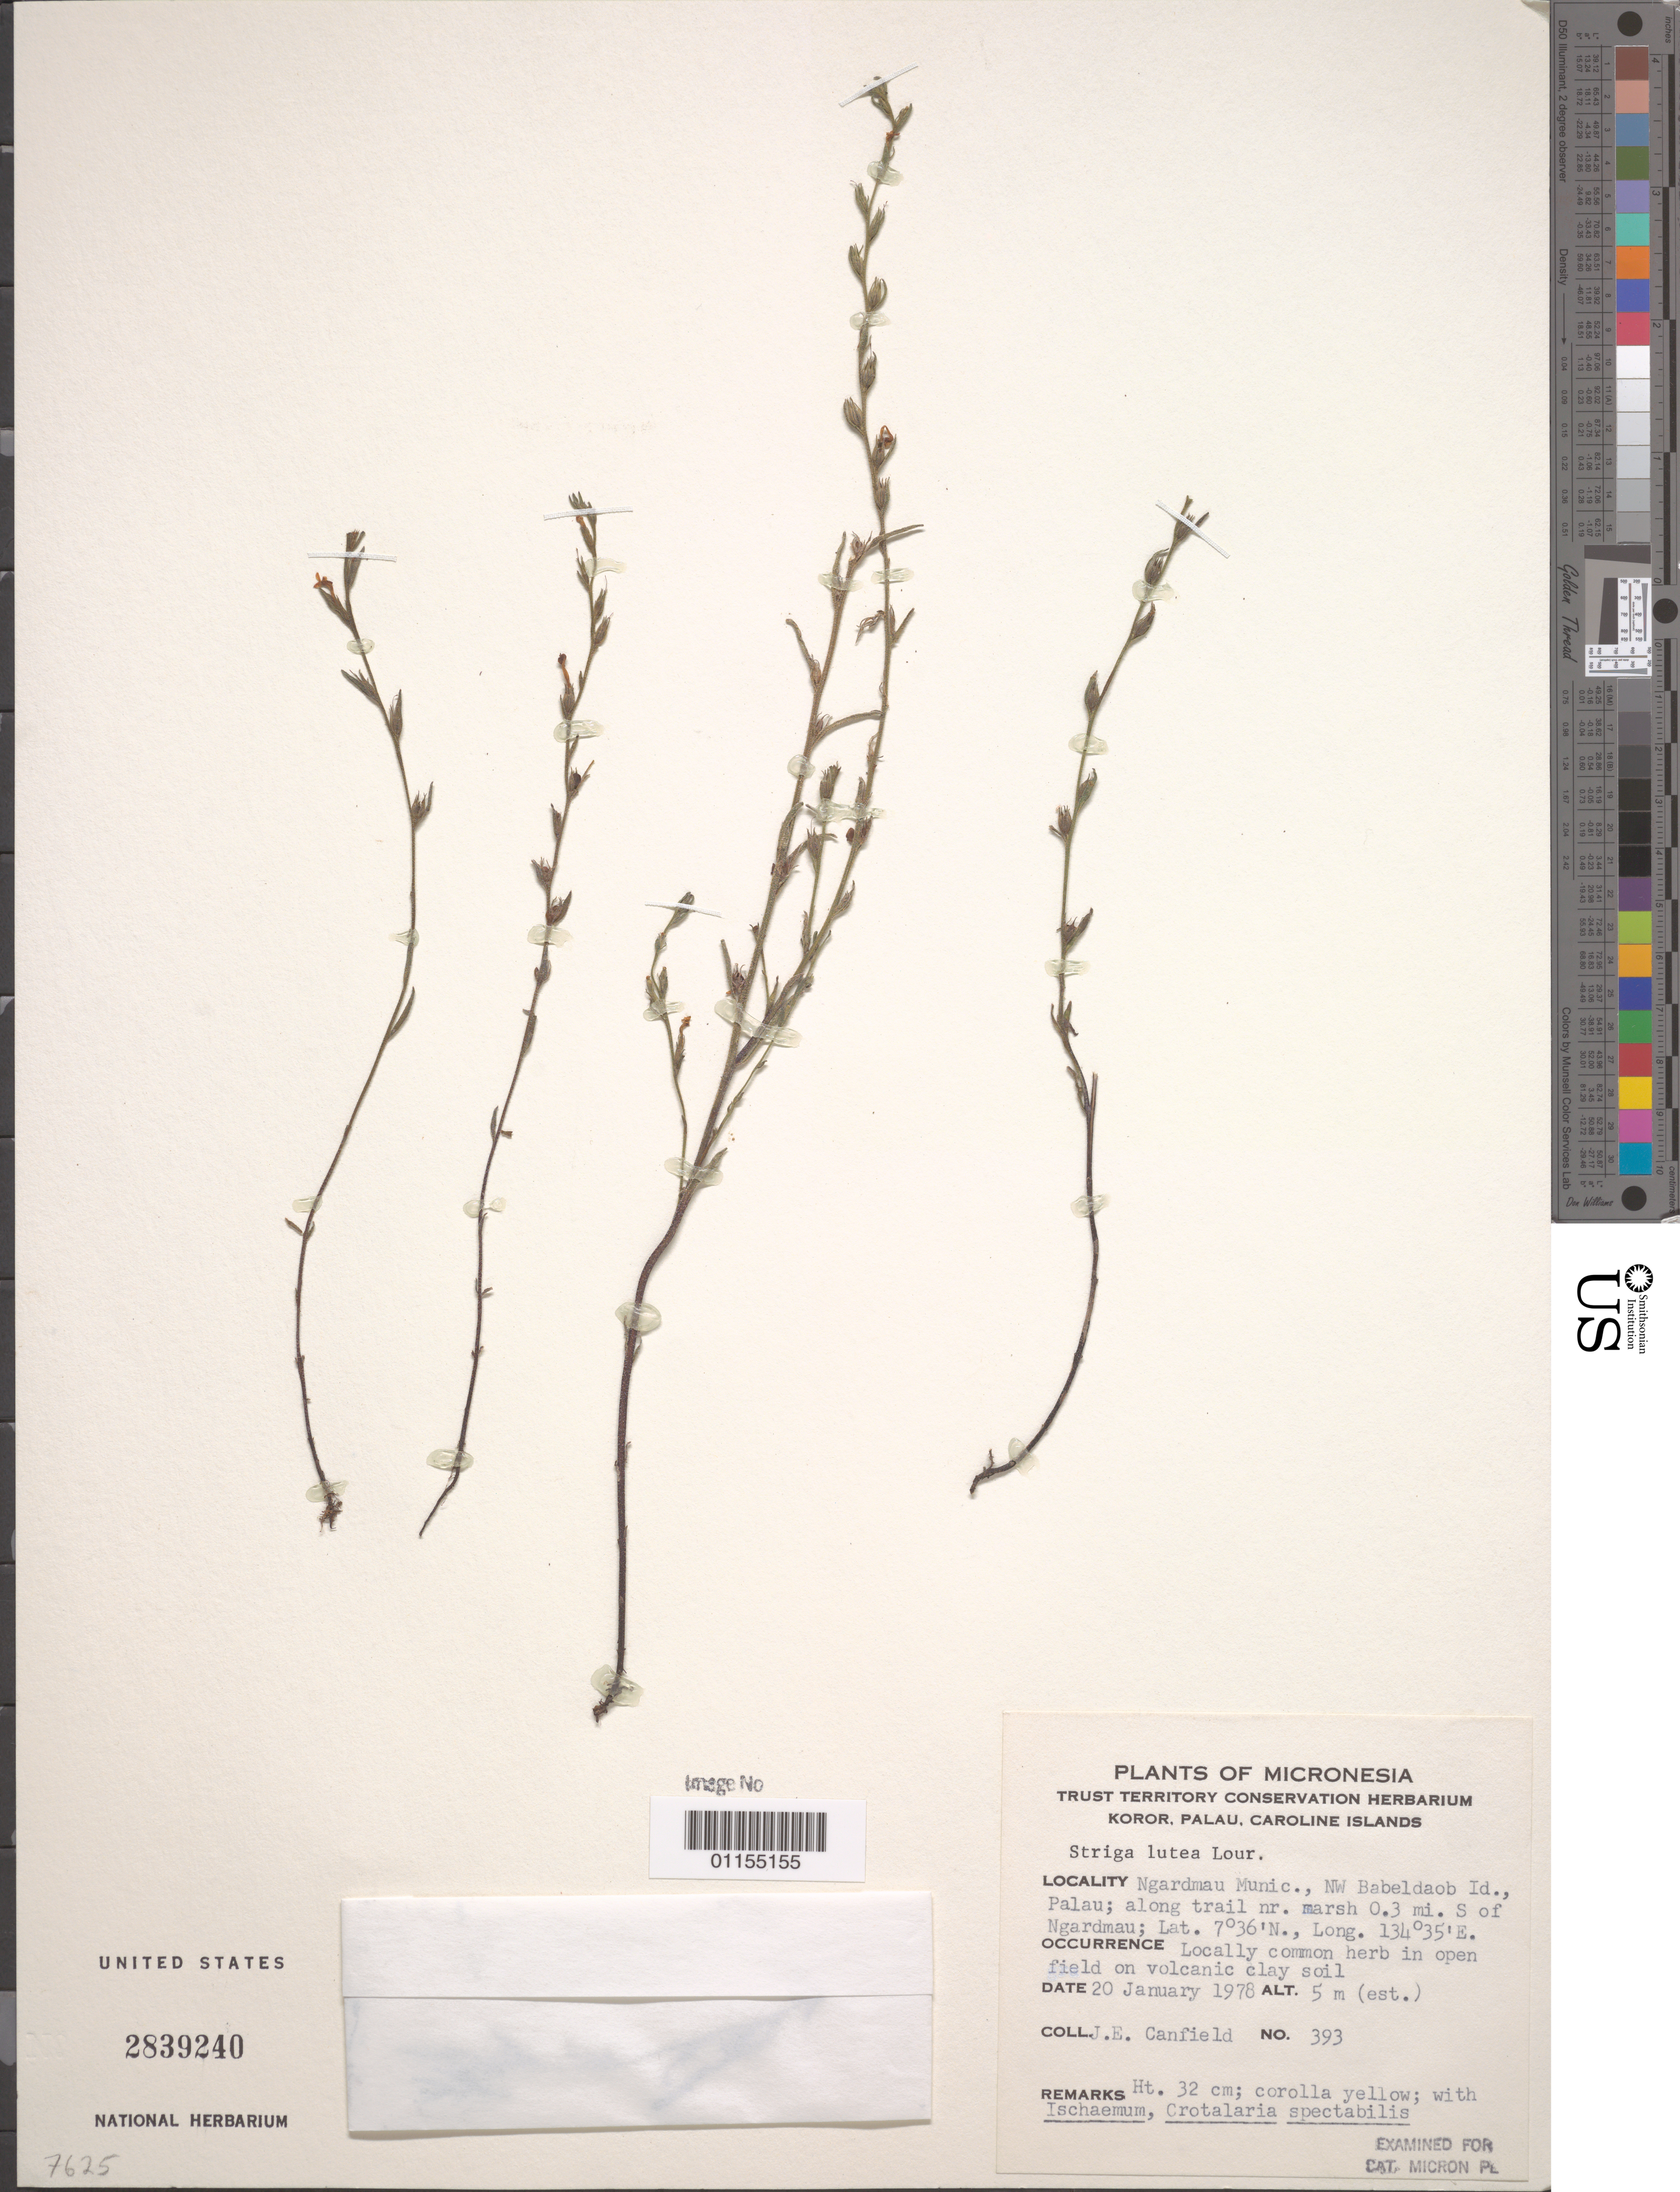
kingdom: Plantae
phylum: Tracheophyta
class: Magnoliopsida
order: Lamiales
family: Orobanchaceae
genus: Striga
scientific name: Striga lutea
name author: Lour.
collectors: J. E. Canfield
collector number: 393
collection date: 1978-01-20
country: Palau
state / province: Koror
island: Babeldaob [Babelthuap]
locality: Ngardmau Munic., NW Babeldaob Id., Palau; along trail nr. marsh 0.3 mi. S of Ngardmau.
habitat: open field.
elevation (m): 5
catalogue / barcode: US 2839240